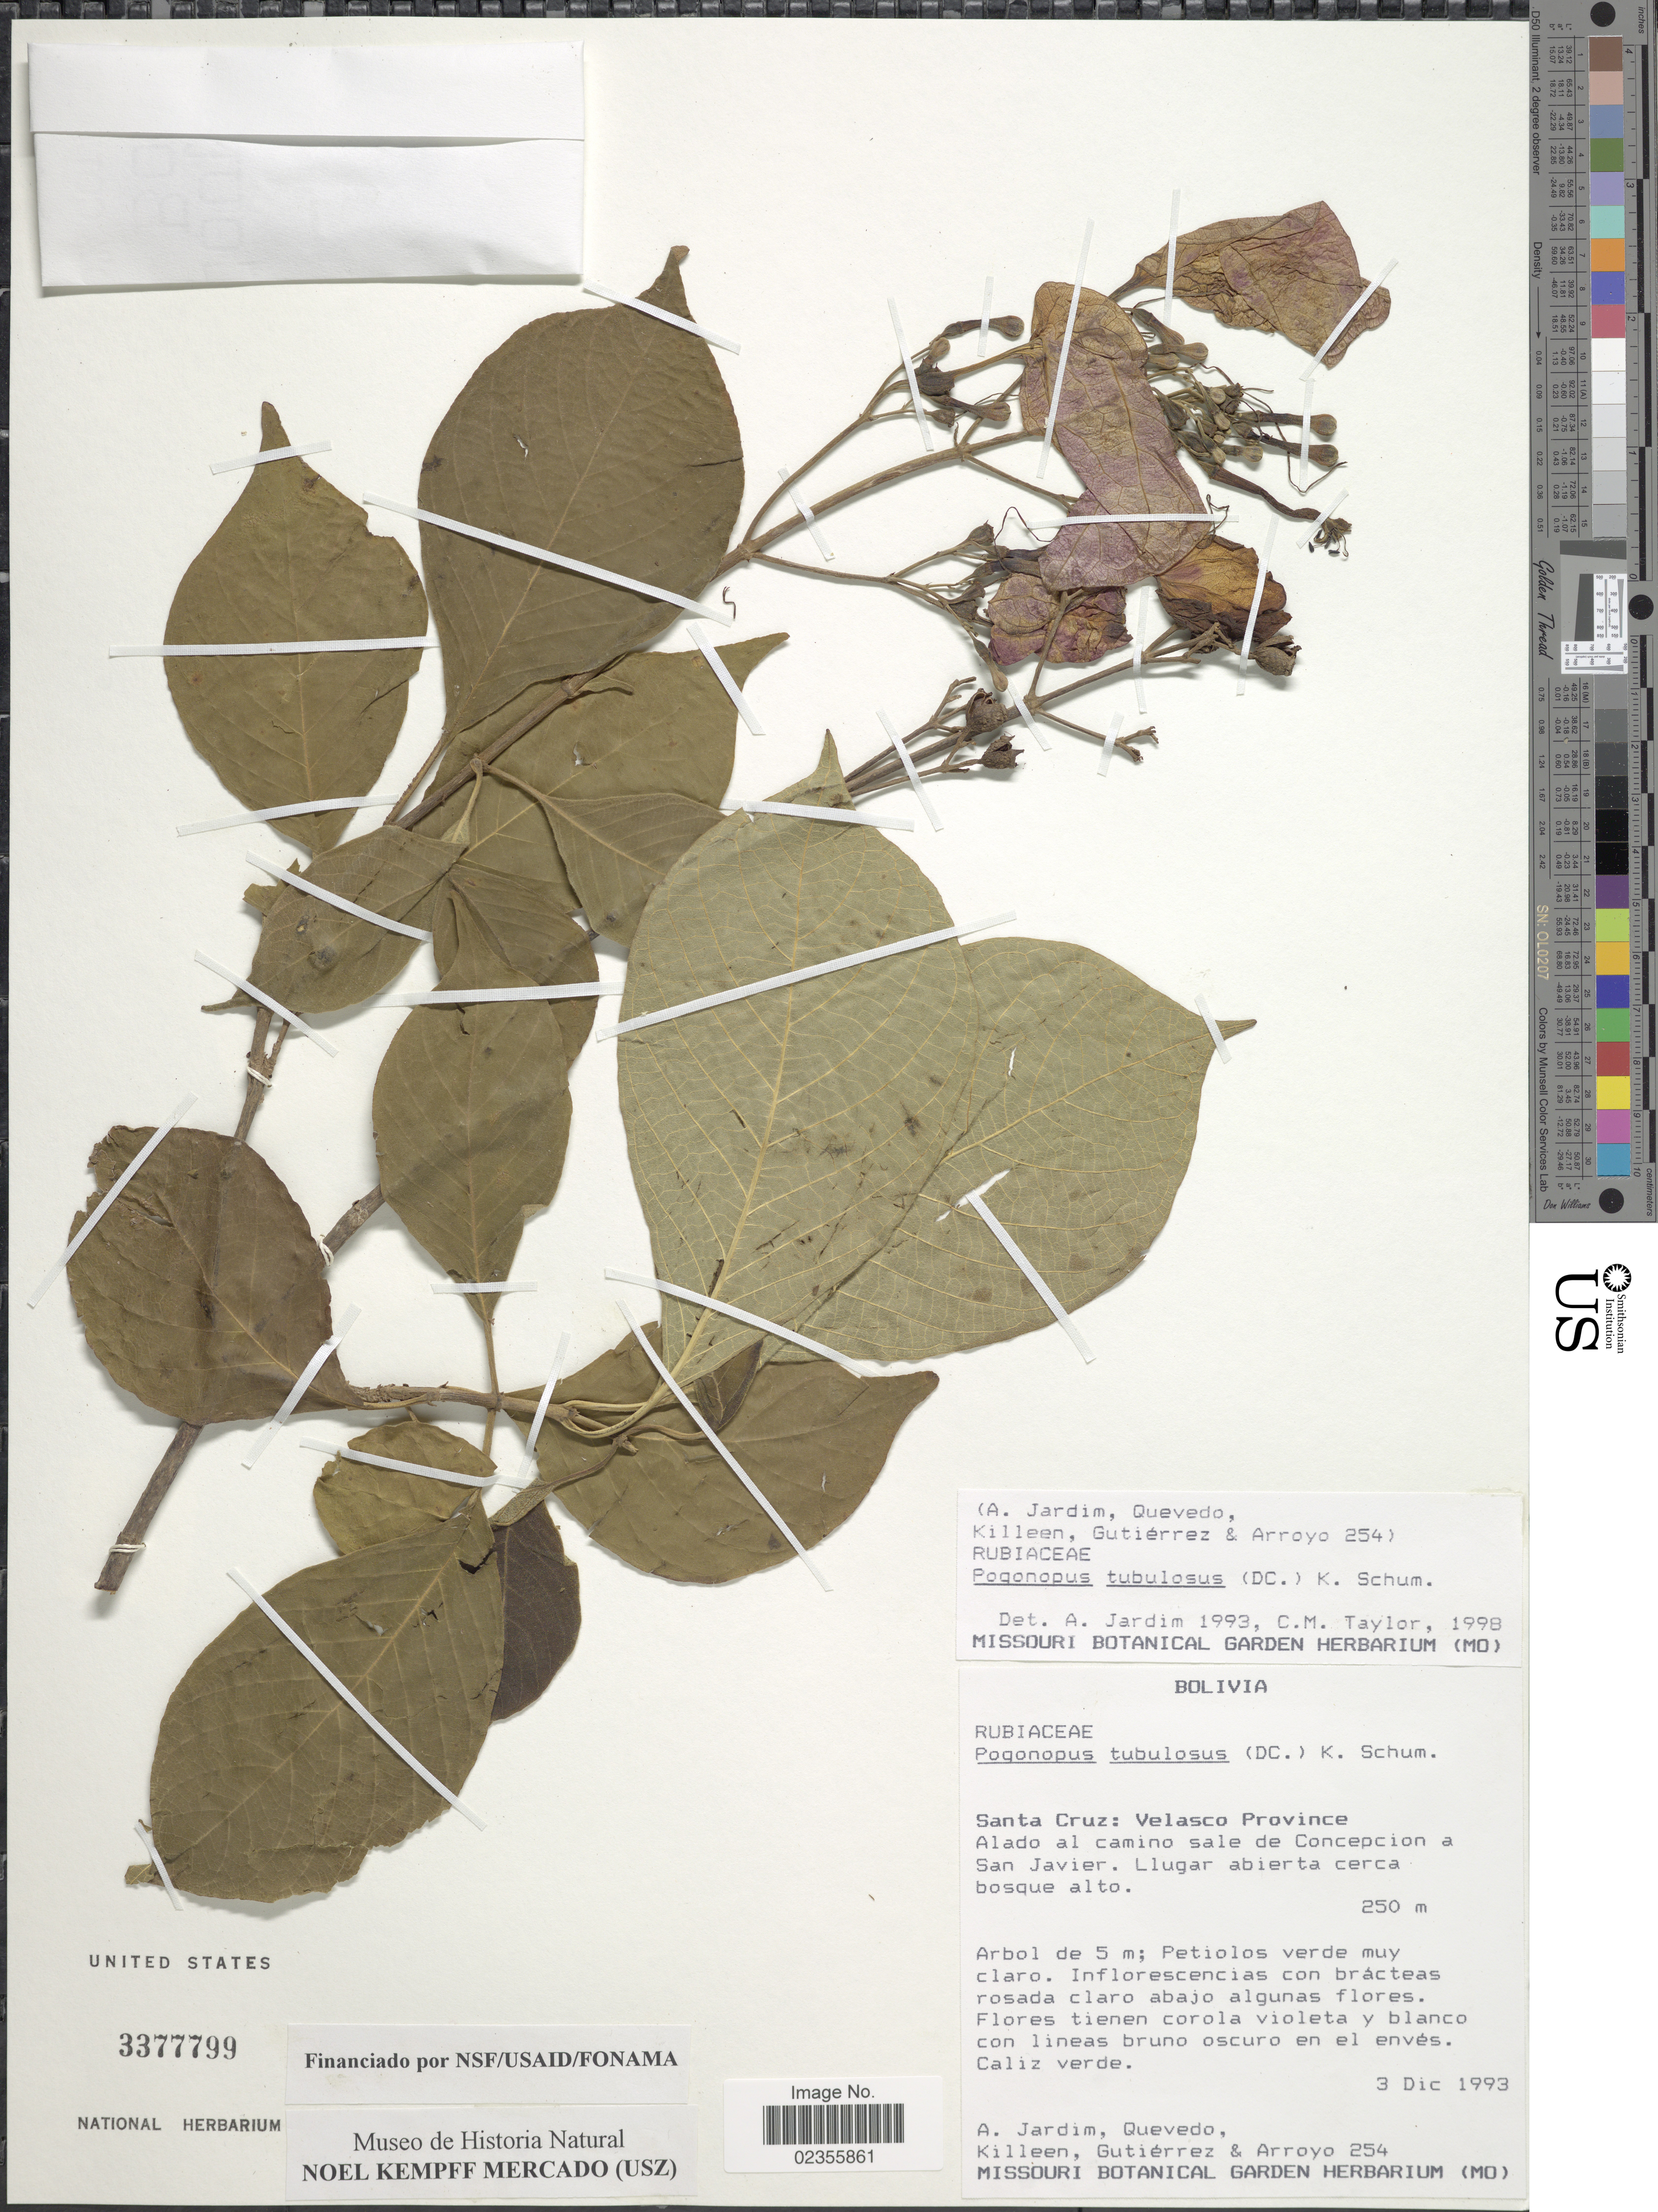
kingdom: Plantae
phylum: Tracheophyta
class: Magnoliopsida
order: Gentianales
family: Rubiaceae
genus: Pogonopus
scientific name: Pogonopus tubulosus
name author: (A. Rich. in DC.) K. Schum.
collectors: A. Jardim, -- Quevedo, Killeen, --, Gutiérrez, -- & Arroyo, --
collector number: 254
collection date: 1993-12-03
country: Bolivia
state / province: Santa Cruz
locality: Santa Cruz: Velasco Province. Alado al camino sale de Concepcion a San Javier.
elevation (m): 250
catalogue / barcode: US 3377799